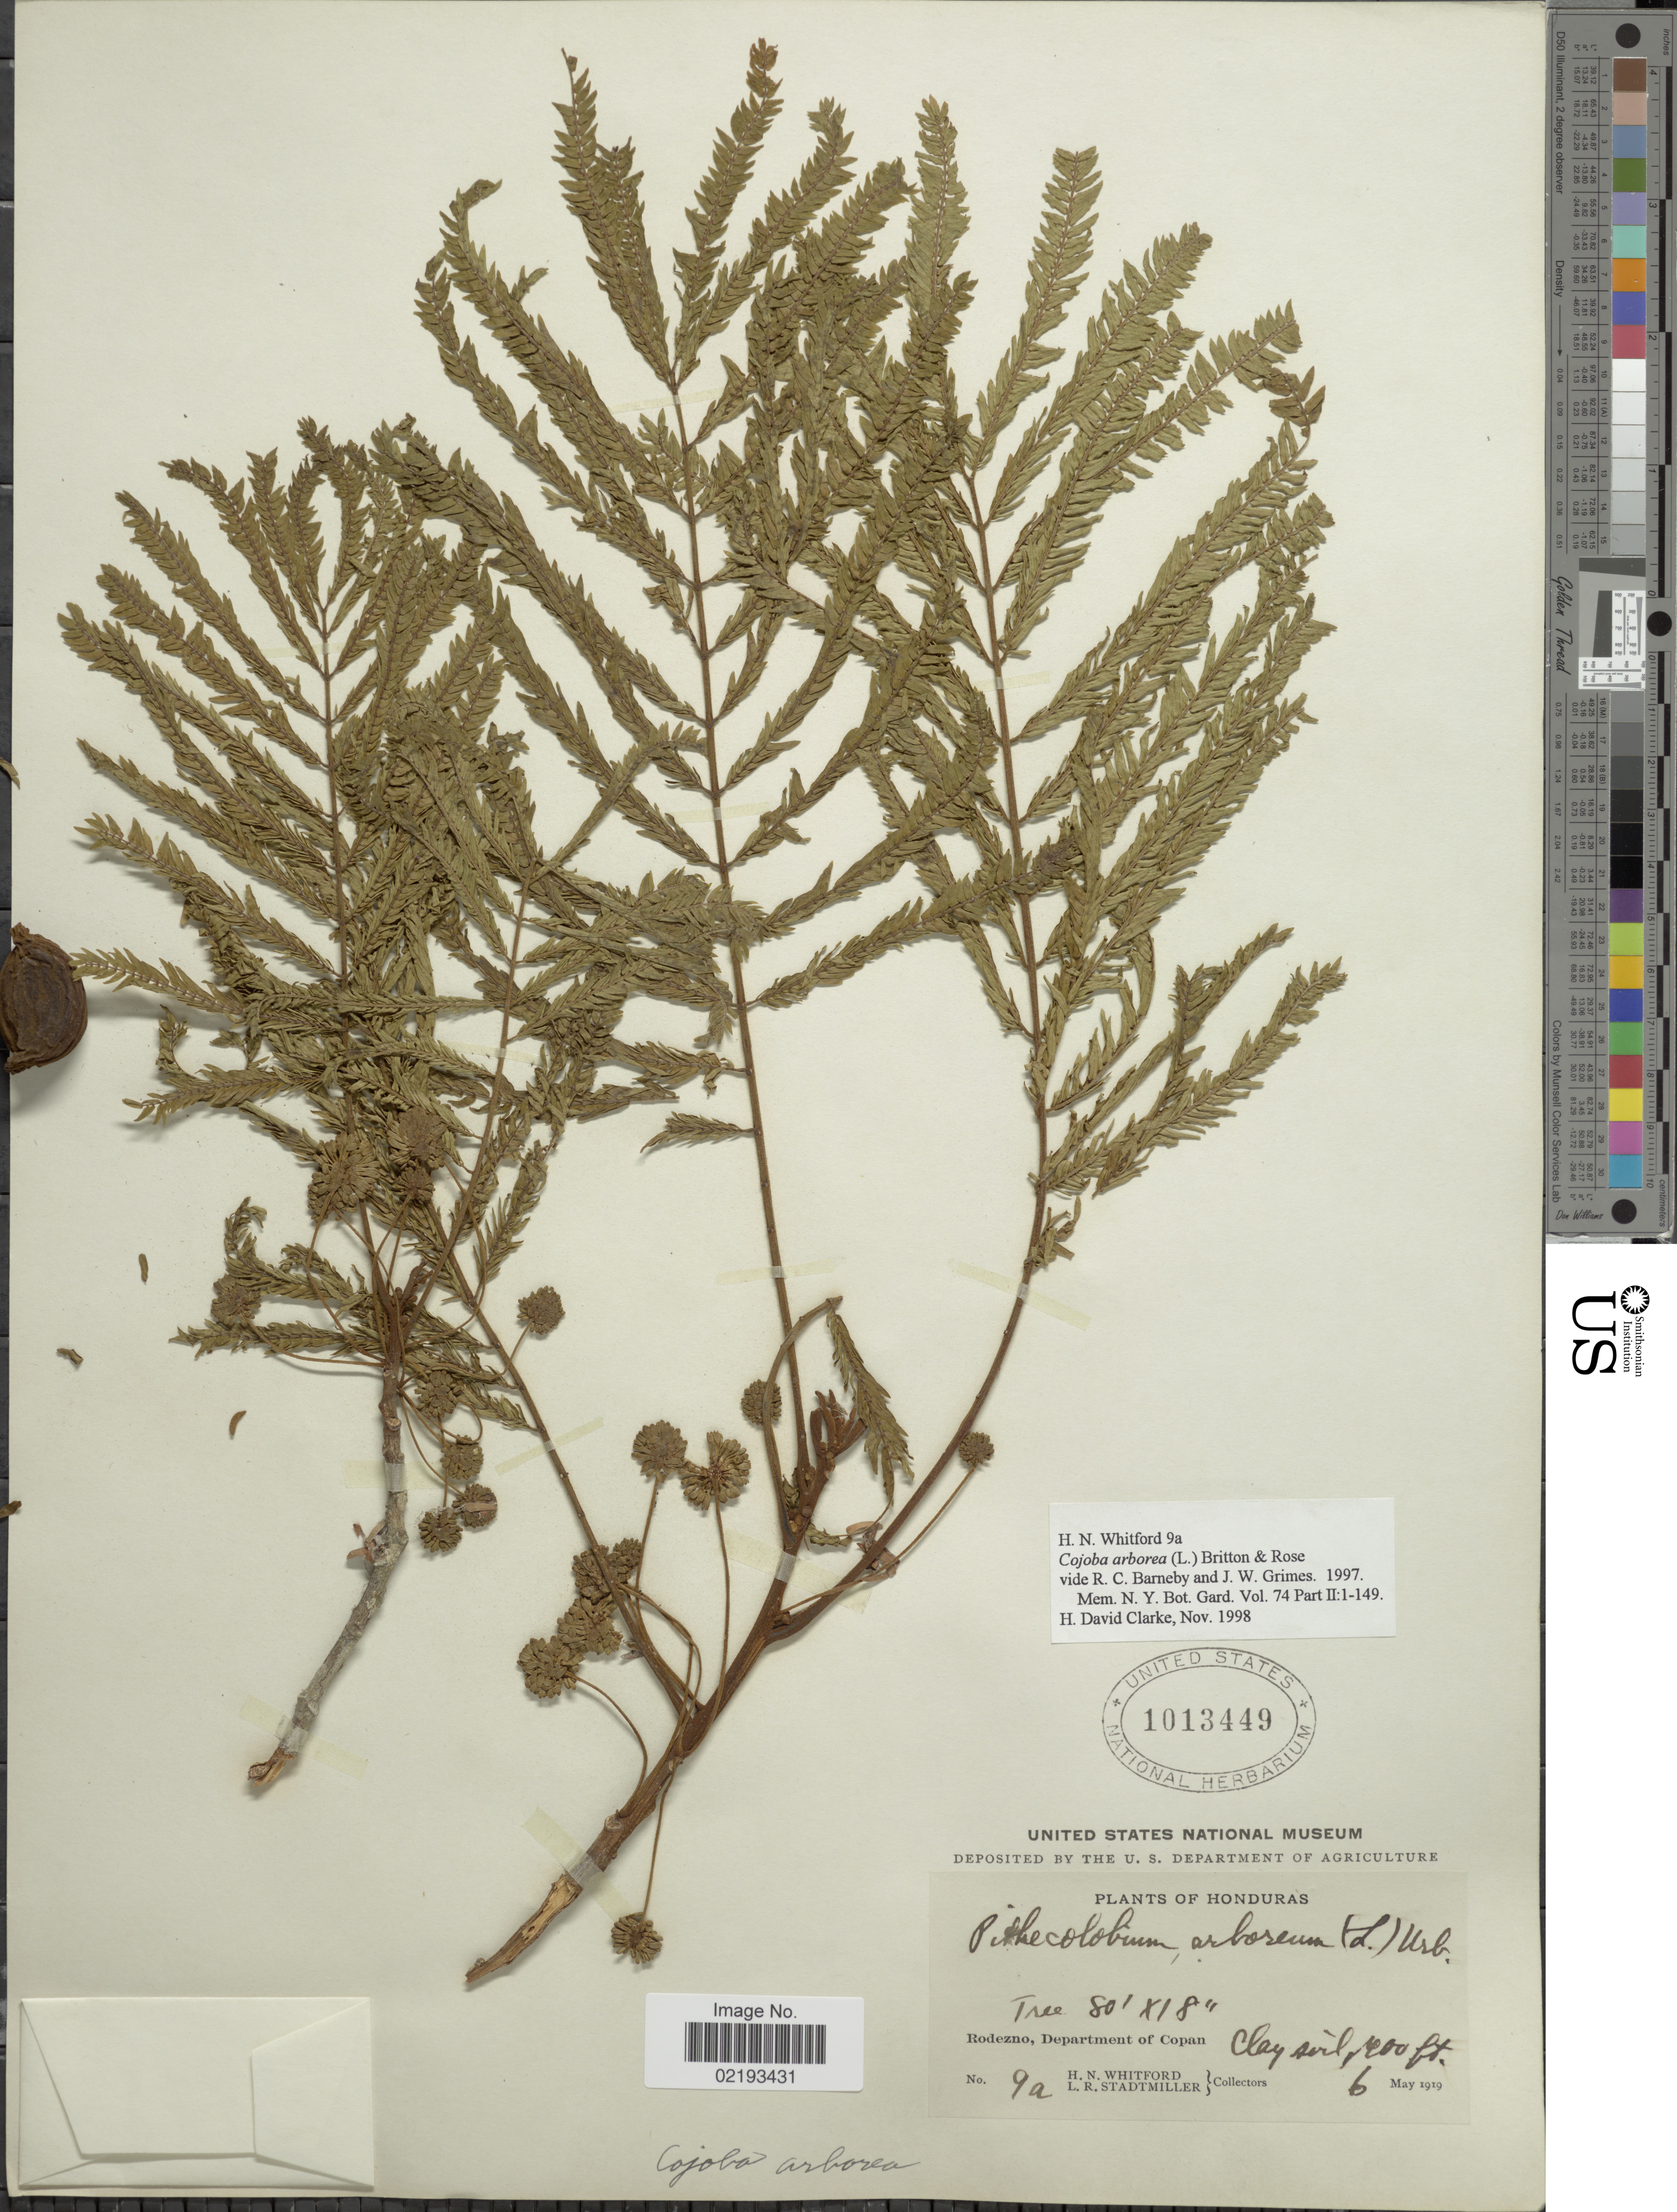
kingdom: Plantae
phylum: Tracheophyta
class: Magnoliopsida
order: Fabales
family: Fabaceae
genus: Cojoba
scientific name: Cojoba arborea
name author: (L.) Britton & Rose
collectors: H. N. Whitford & L. Stadtmiller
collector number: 9a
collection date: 1919-05-06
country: Honduras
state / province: Copán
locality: Rodezno, Department of Copan, Clay soil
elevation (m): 122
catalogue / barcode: US 1013449